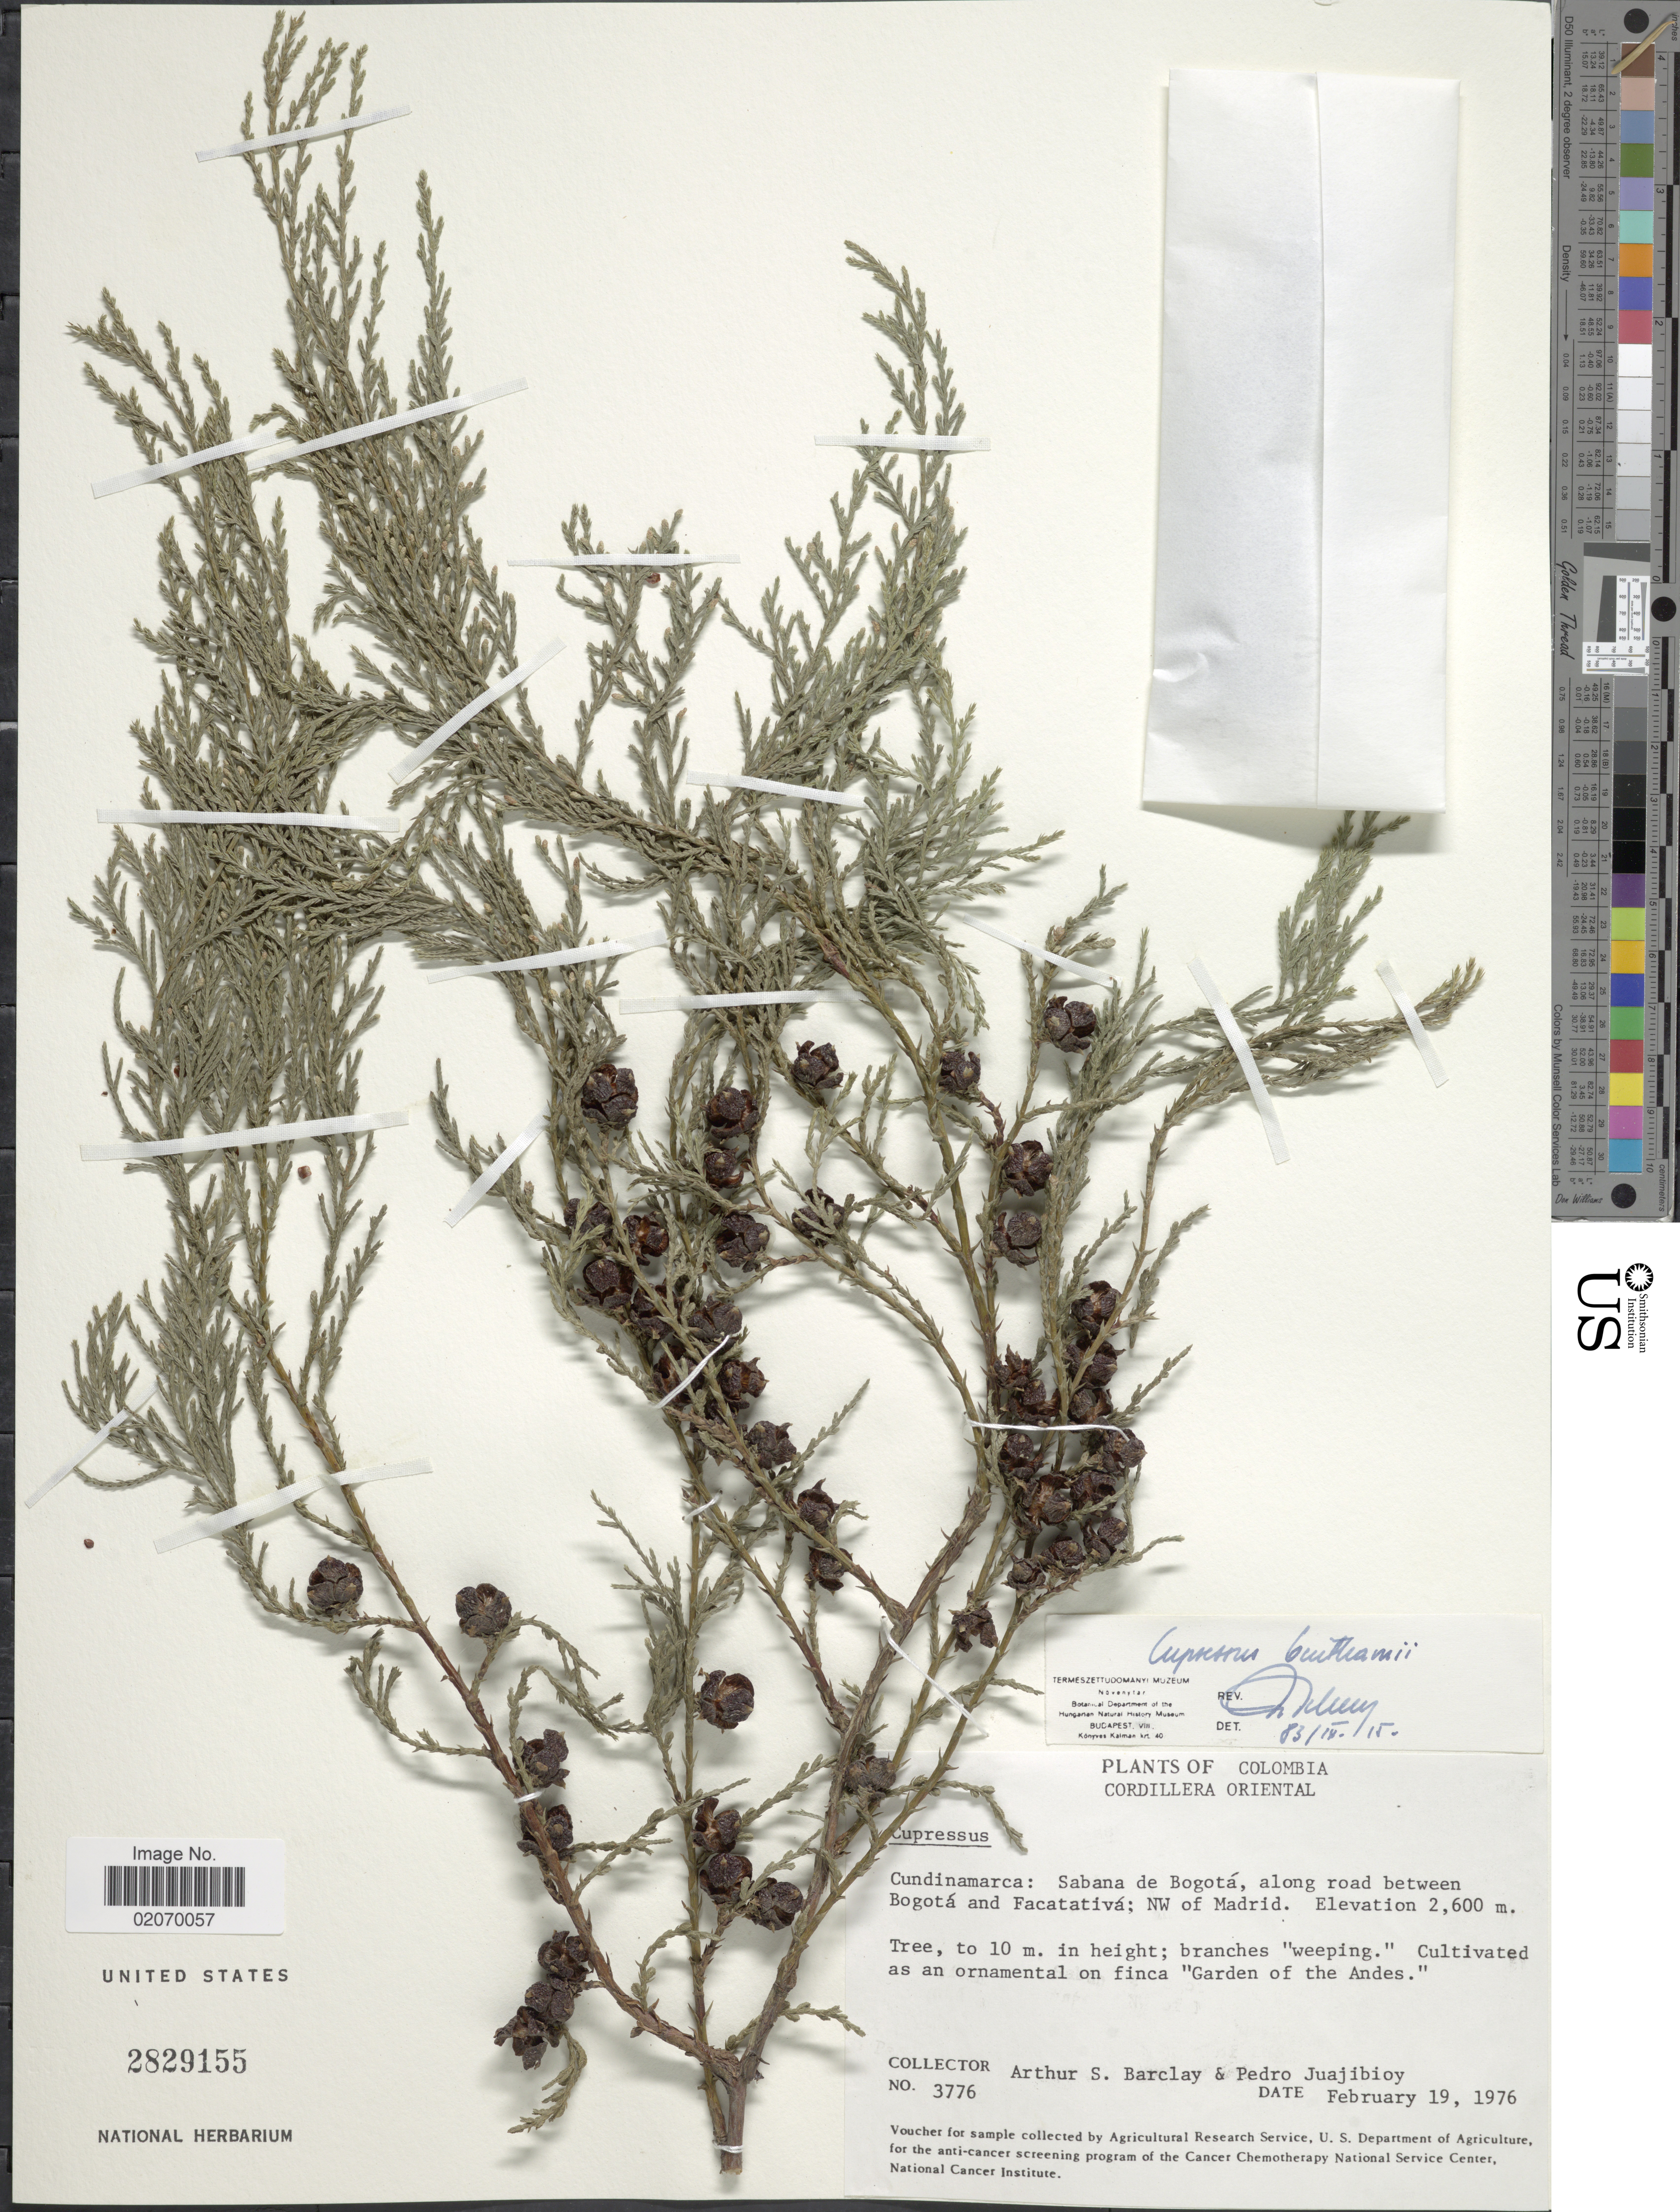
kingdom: Plantae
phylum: Tracheophyta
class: Pinopsida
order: Pinales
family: Cupressaceae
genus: Hesperocyparis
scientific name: Hesperocyparis benthamii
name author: (Endl.) Bartel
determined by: (US) Smithsonian Institution - National Museum of Natural History - Department of Botany (UNITED STATES)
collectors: A. S. Barclay & P. Juajibioy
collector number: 3776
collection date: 1976-02-19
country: Colombia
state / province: Cundinamarca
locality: Cordillera Oriental, Sabana de Bogota, along road between Bogota and Facatativa, NW of Madrid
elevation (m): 2600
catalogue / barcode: US 2829155